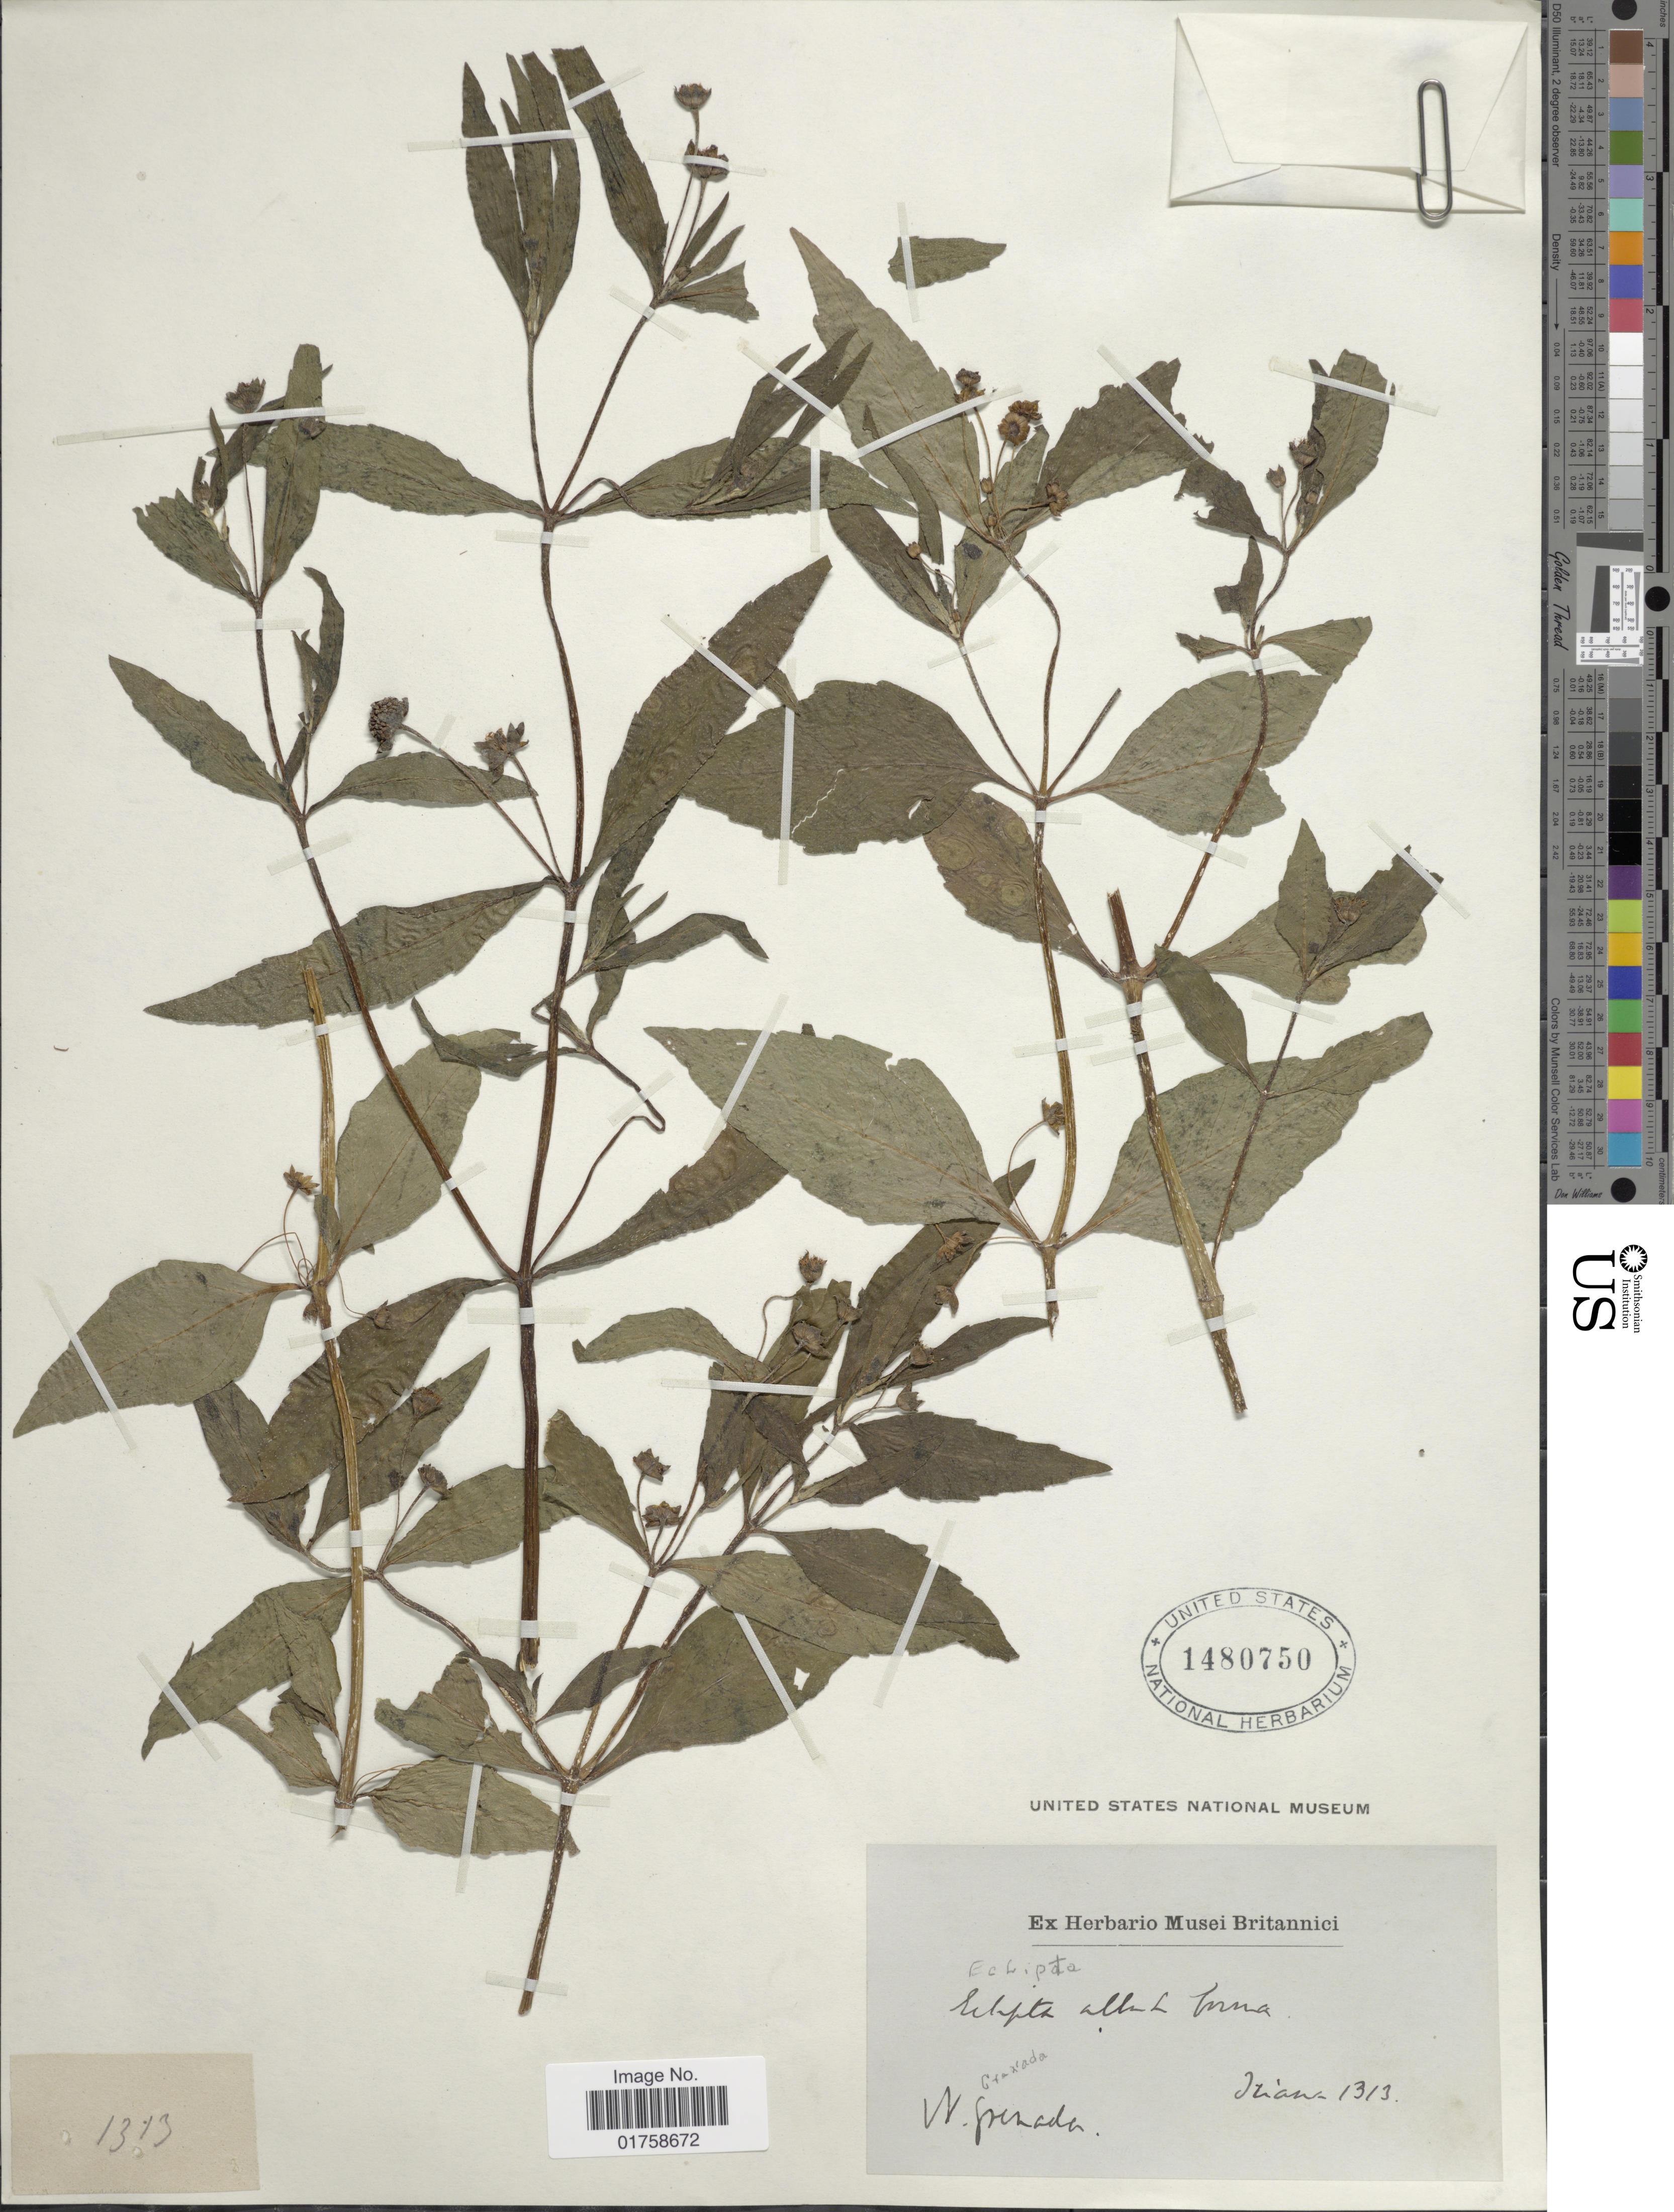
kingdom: Plantae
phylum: Tracheophyta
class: Magnoliopsida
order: Asterales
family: Asteraceae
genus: Eclipta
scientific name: Eclipta alba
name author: (L.) Hassk.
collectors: Triana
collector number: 1313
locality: N. Grenada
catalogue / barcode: US 1480750